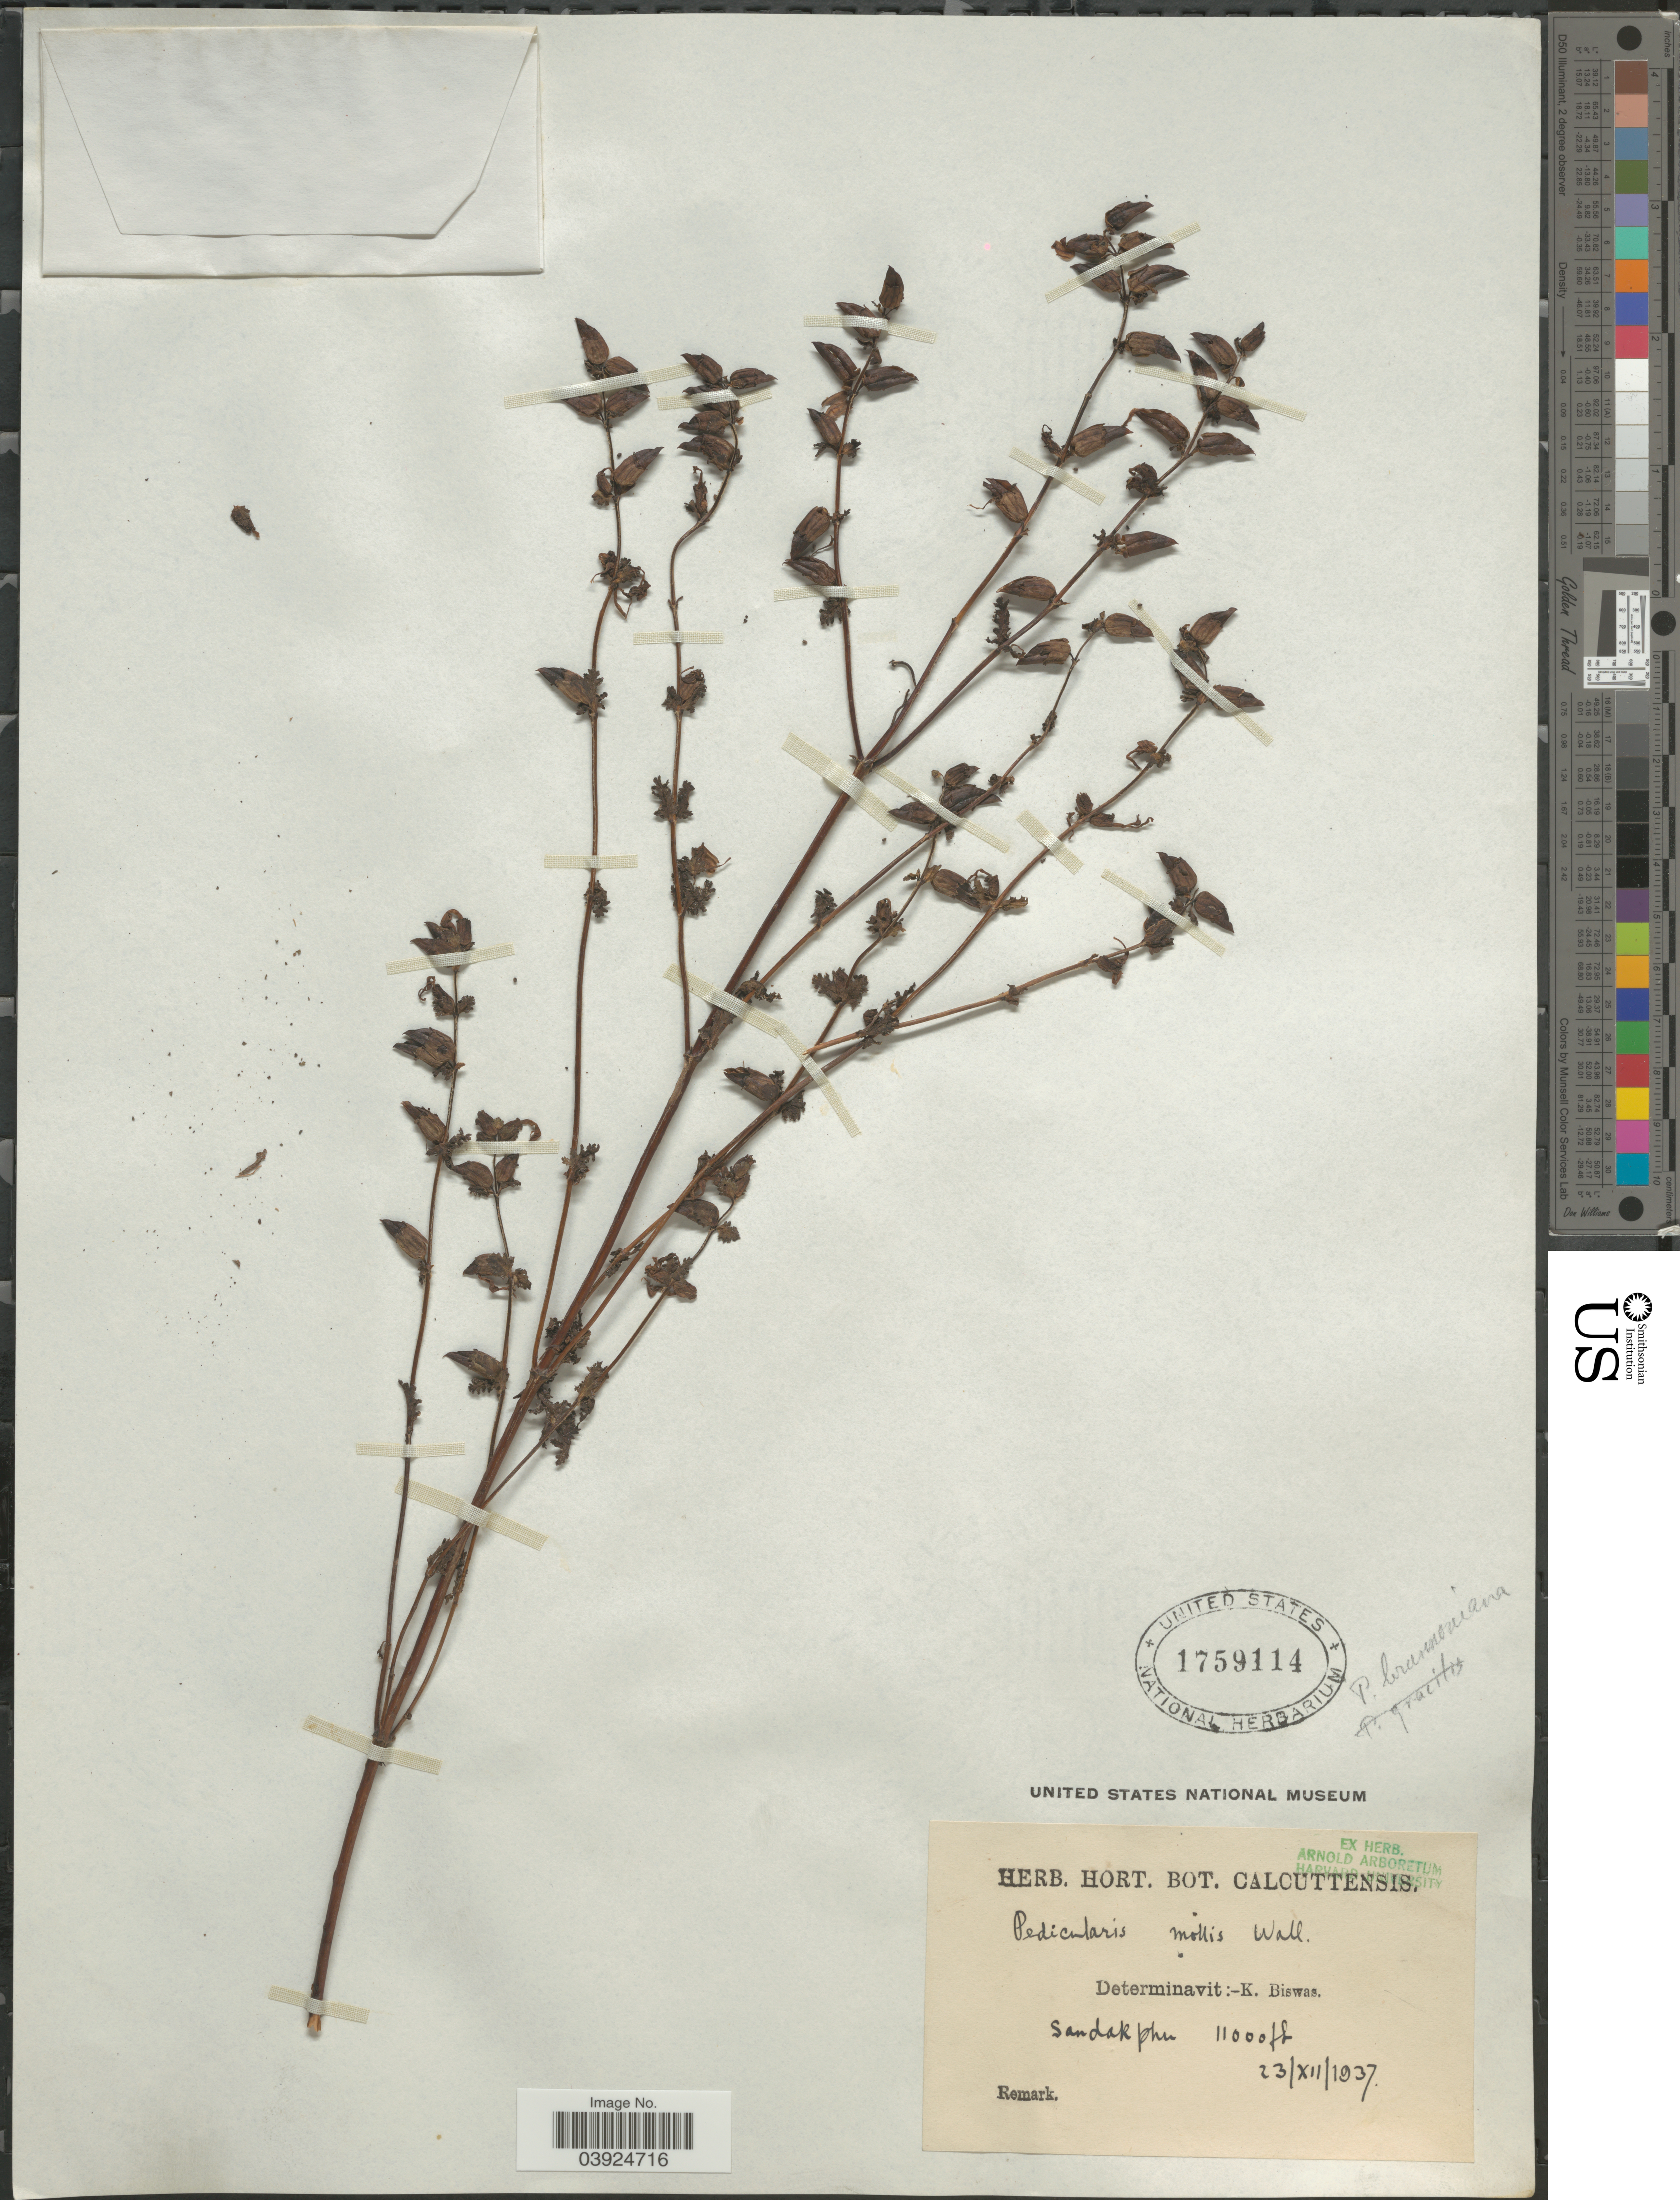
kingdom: Plantae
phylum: Tracheophyta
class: Magnoliopsida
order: Lamiales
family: Orobanchaceae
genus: Pedicularis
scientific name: Pedicularis mollis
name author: Wall. ex Benth.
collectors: ex Herb. Hort. Bot. Calcuttensis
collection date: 1937-12-23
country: Nepal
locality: Sandakphu.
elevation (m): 3353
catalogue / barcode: US 1759114